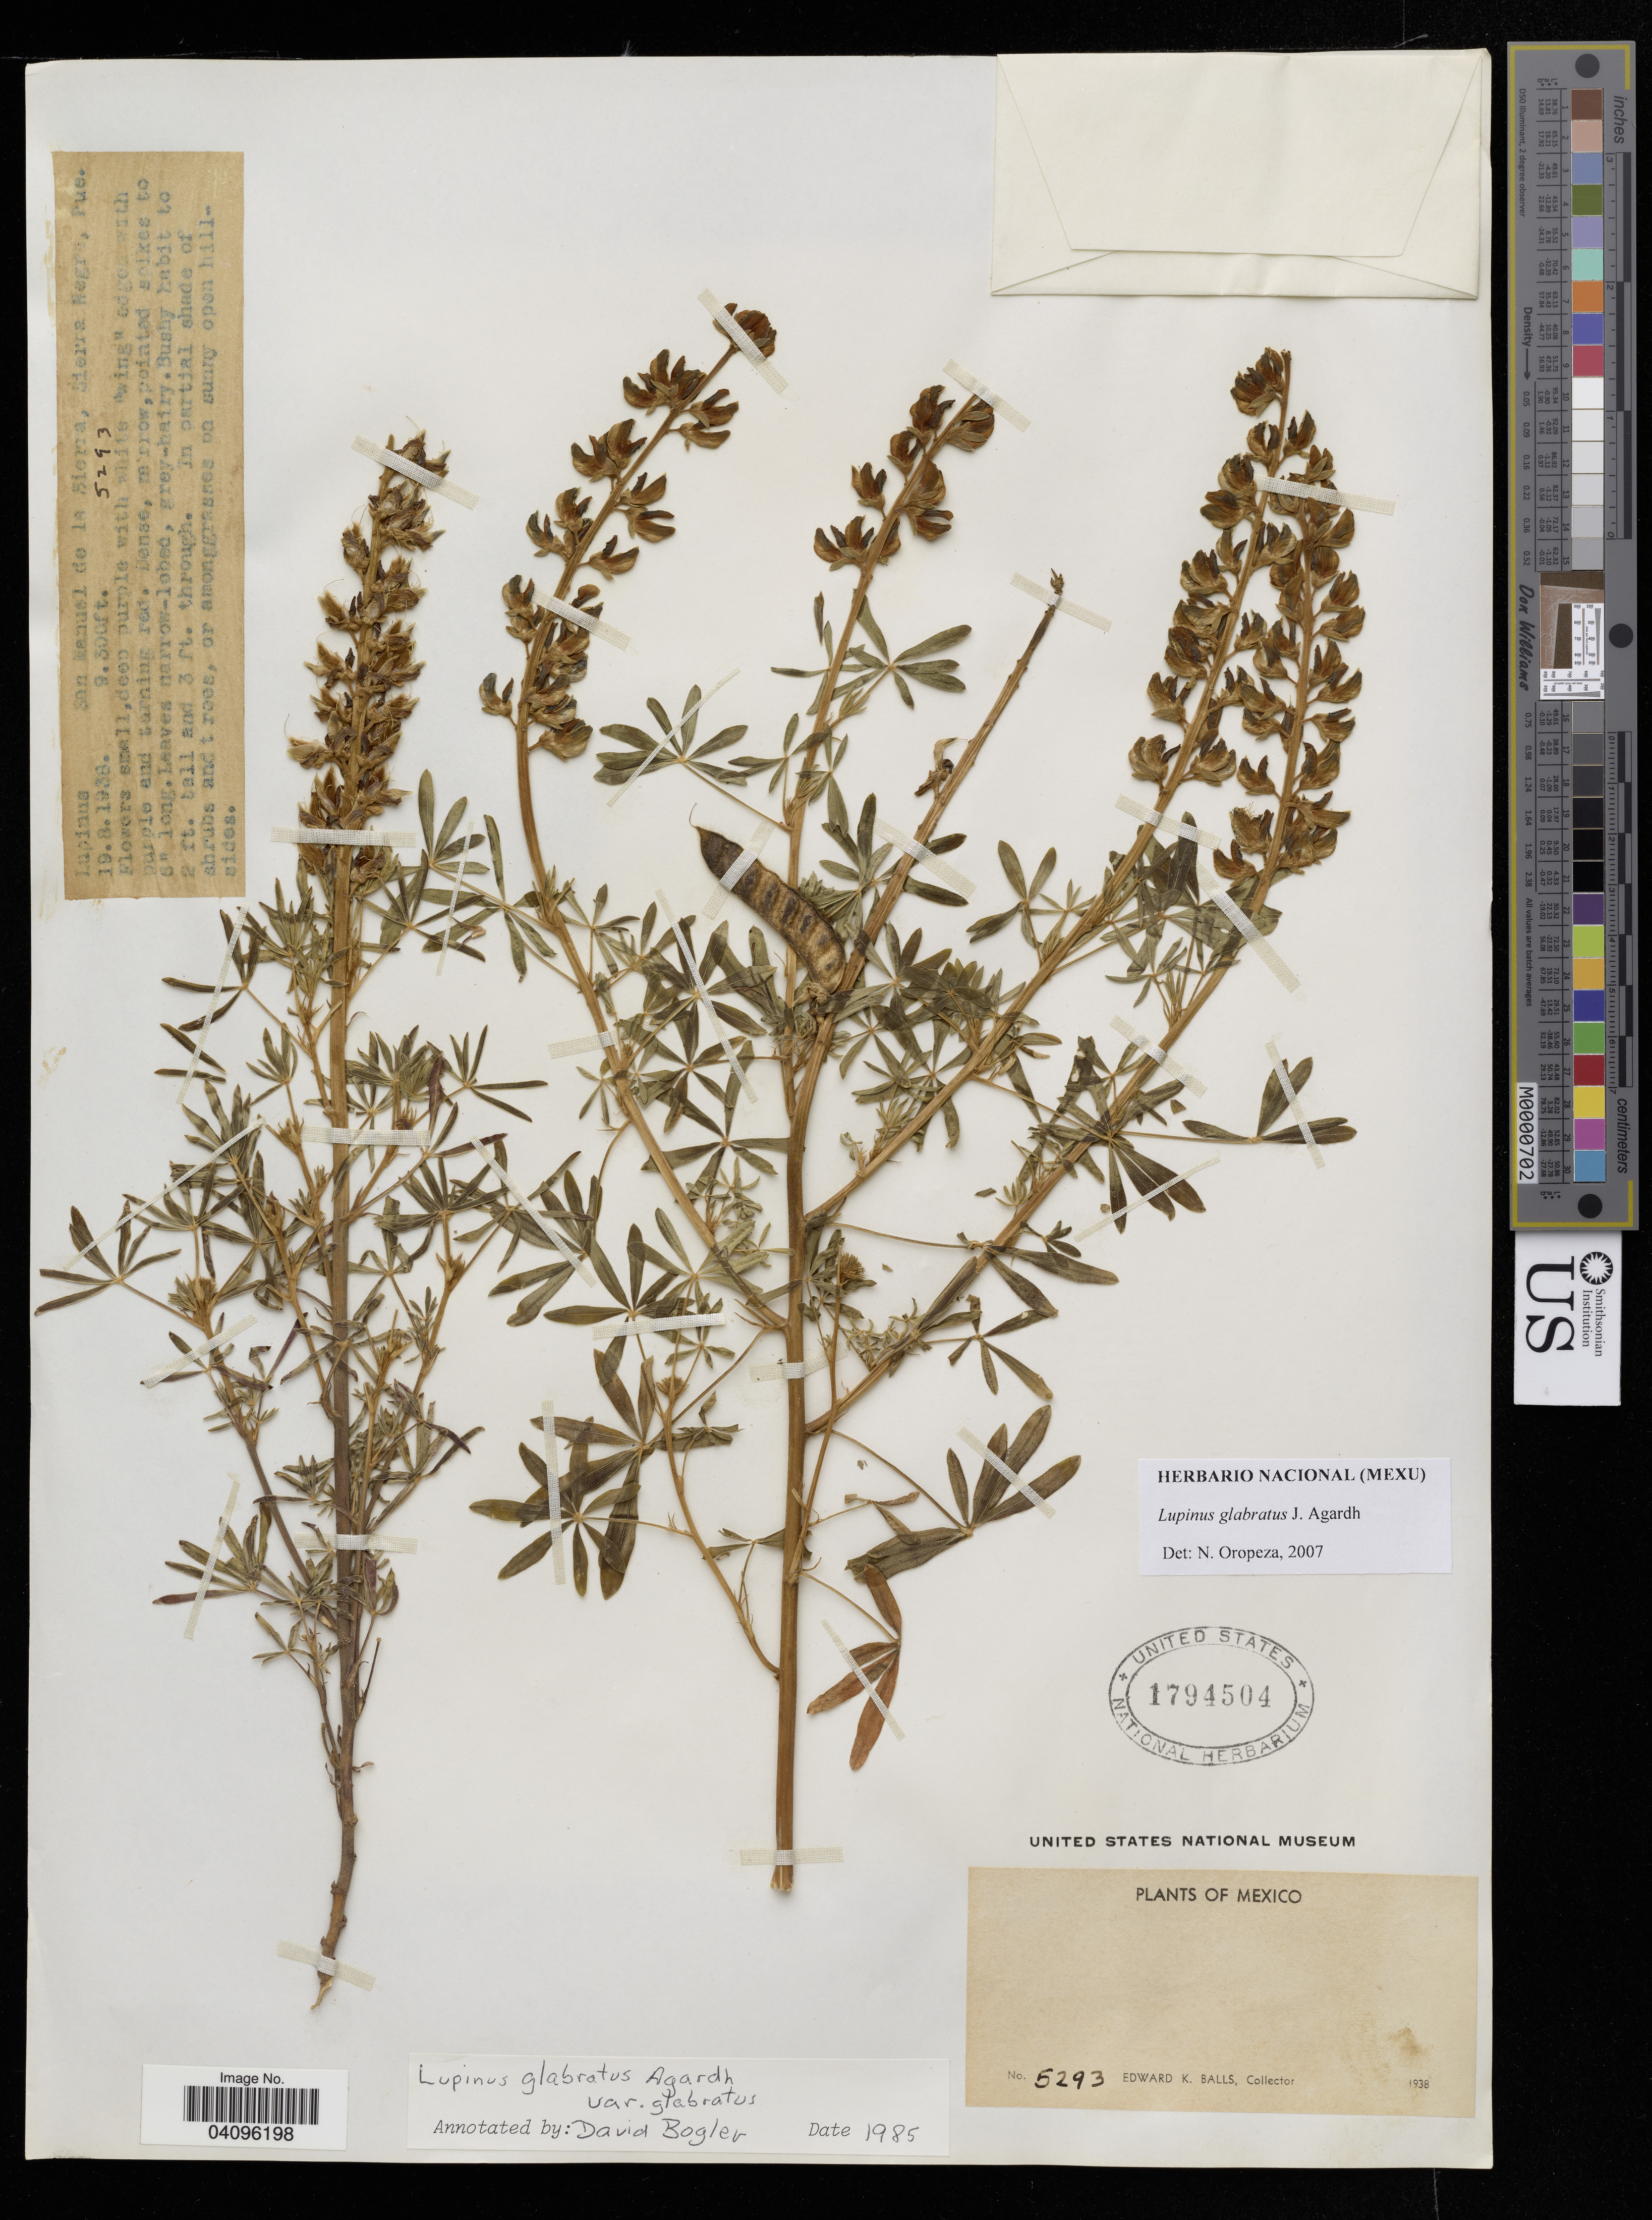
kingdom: Plantae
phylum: Tracheophyta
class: Magnoliopsida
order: Fabales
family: Fabaceae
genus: Lupinus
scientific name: Lupinus glabratus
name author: J. Agardh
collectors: E. K. Balls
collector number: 5293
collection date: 1938-08-19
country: Mexico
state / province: Puebla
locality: San Manuel de la Sierra, Sierra Negra.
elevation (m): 2835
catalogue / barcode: US 1794504